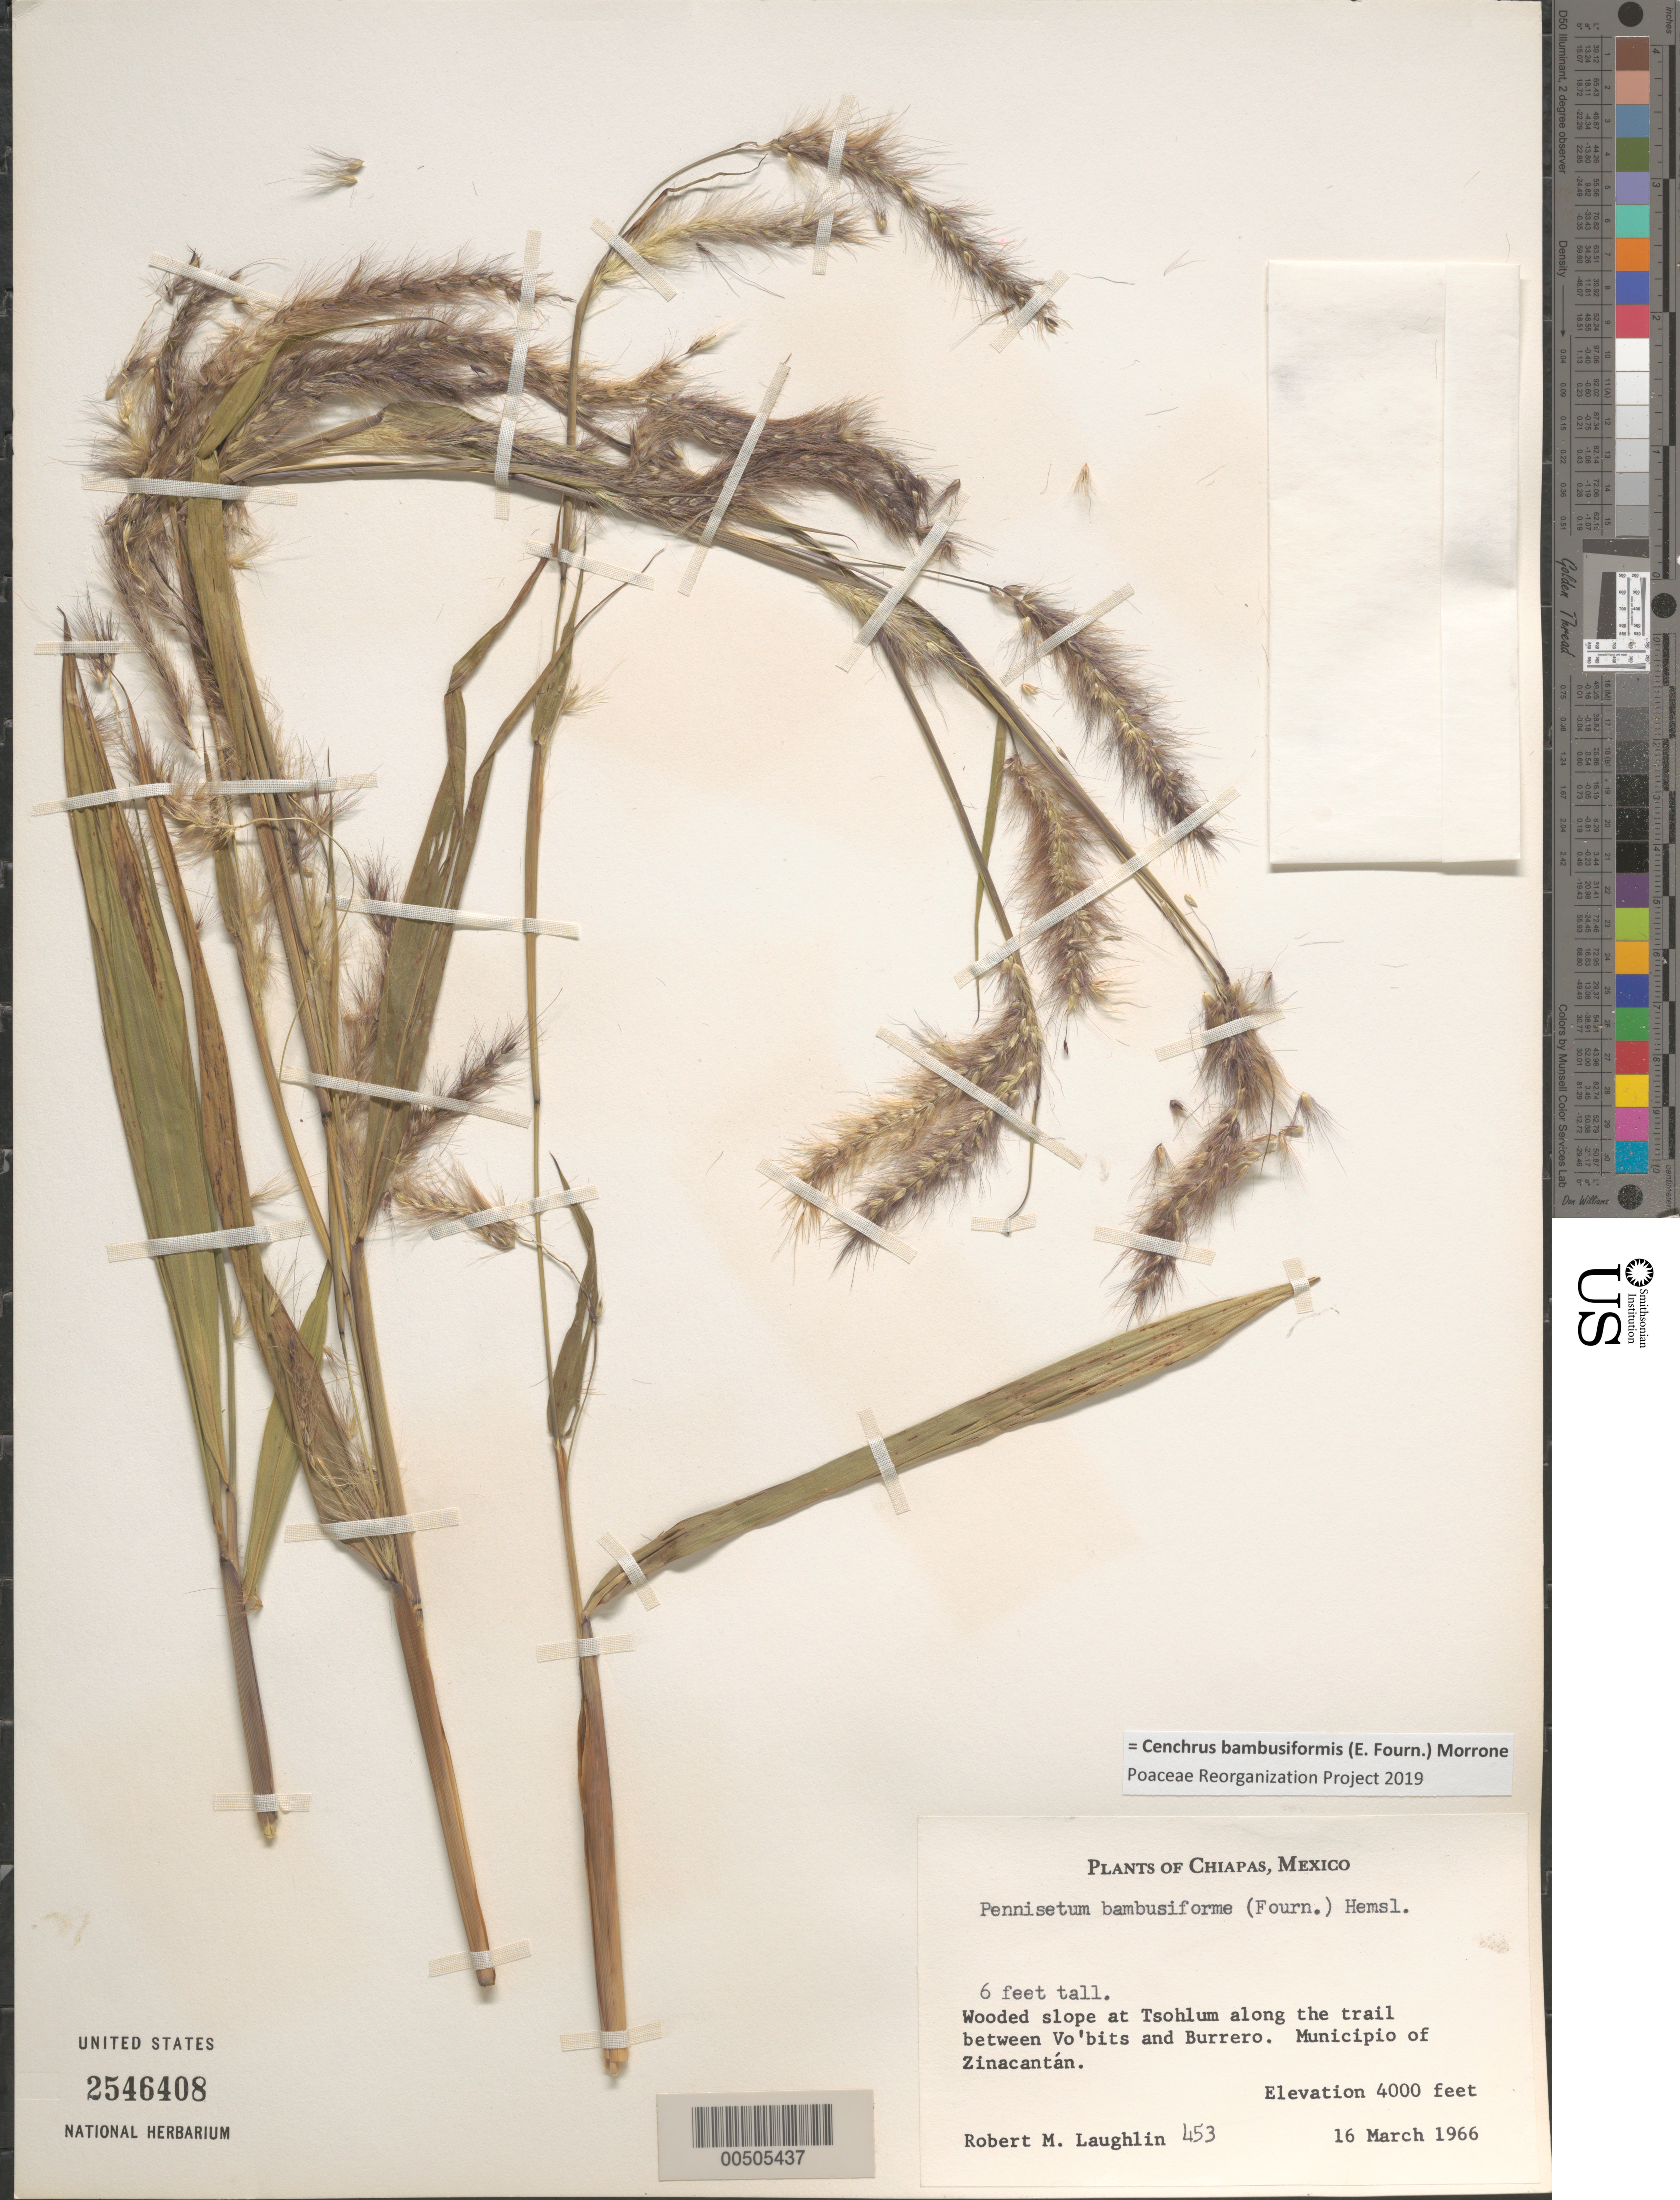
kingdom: Plantae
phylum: Tracheophyta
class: Liliopsida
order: Poales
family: Poaceae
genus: Cenchrus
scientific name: Cenchrus bambusiformis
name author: (E. Fourn.) Morrone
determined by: Poaceae Reorganization Project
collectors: R. M. Laughlin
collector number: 453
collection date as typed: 16 Mar 1966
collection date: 1966-03-16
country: Mexico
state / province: Chiapas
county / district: Zinacantán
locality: At Tsohlum along the trail between Vo'bits and Burrero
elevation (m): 1219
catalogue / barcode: US 2546408